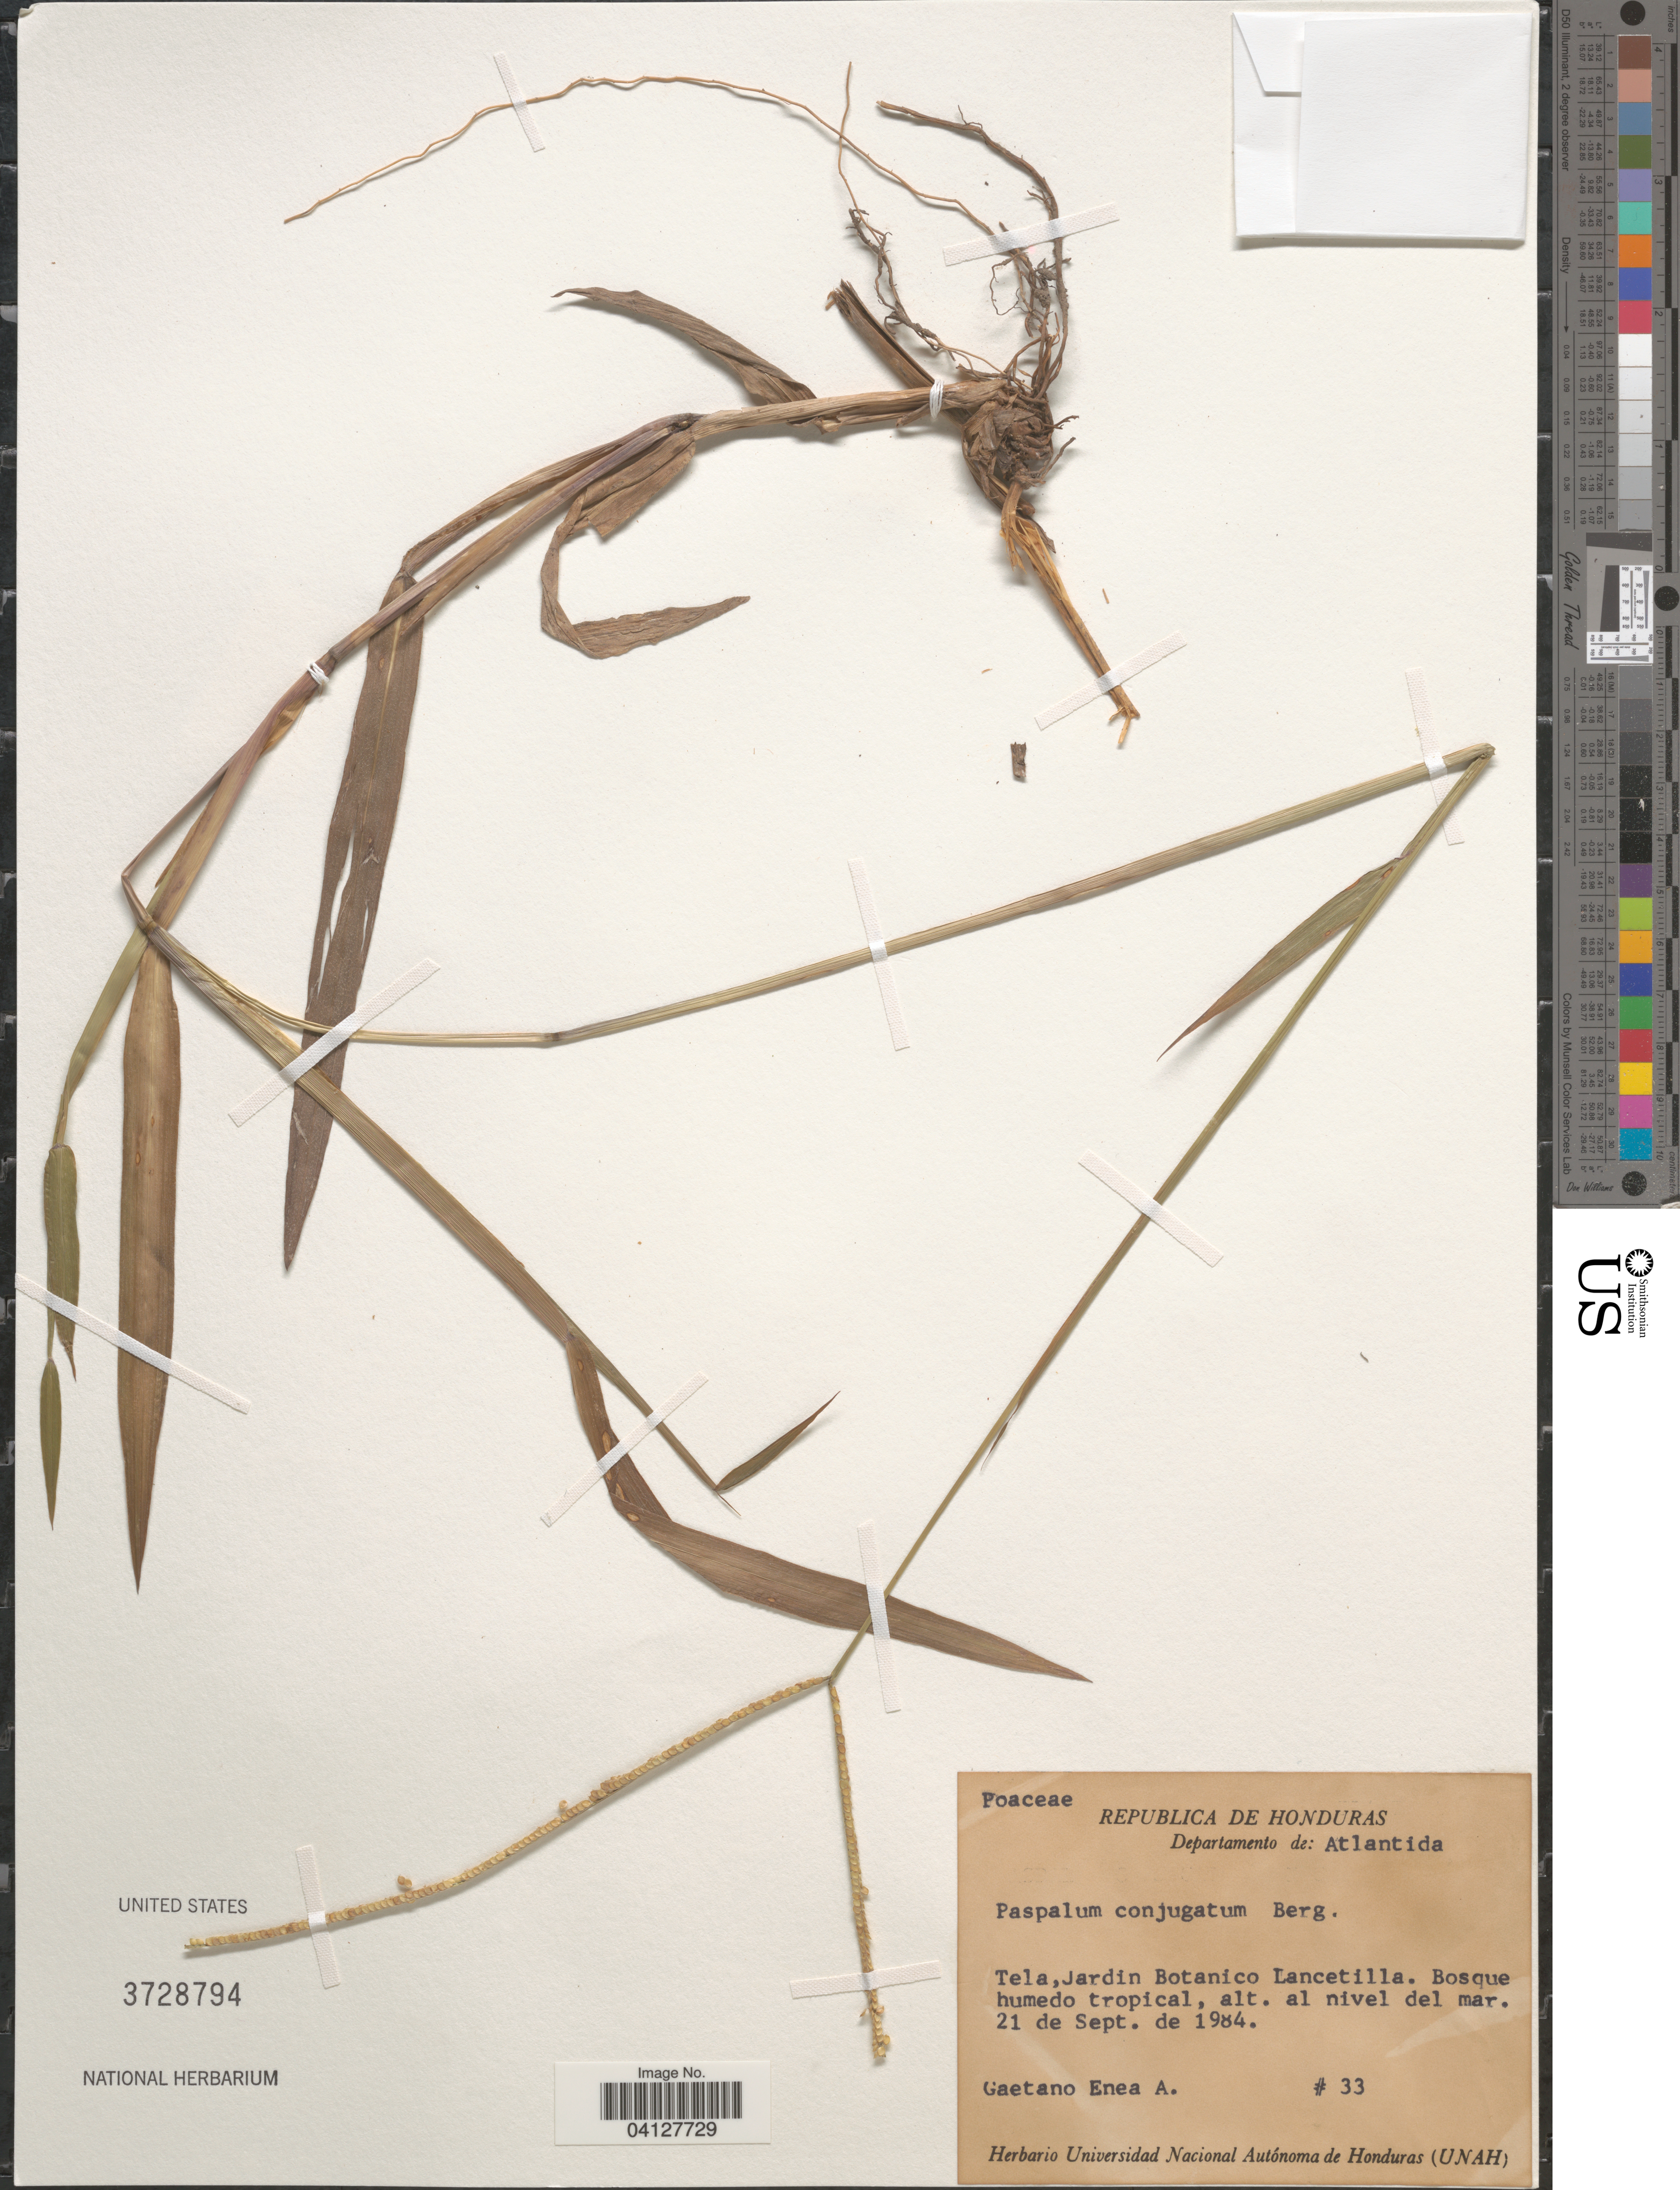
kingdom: Plantae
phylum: Tracheophyta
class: Liliopsida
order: Poales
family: Poaceae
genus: Paspalum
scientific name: Paspalum conjugatum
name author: P.J. Bergius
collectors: Gaetano Enea A.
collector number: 33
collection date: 1984-09-21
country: Honduras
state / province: Atlantida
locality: Republica de Honduras. Departamento de: Atlantida. Tela, Jardin Botanico Lancetilla.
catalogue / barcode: US 3728794